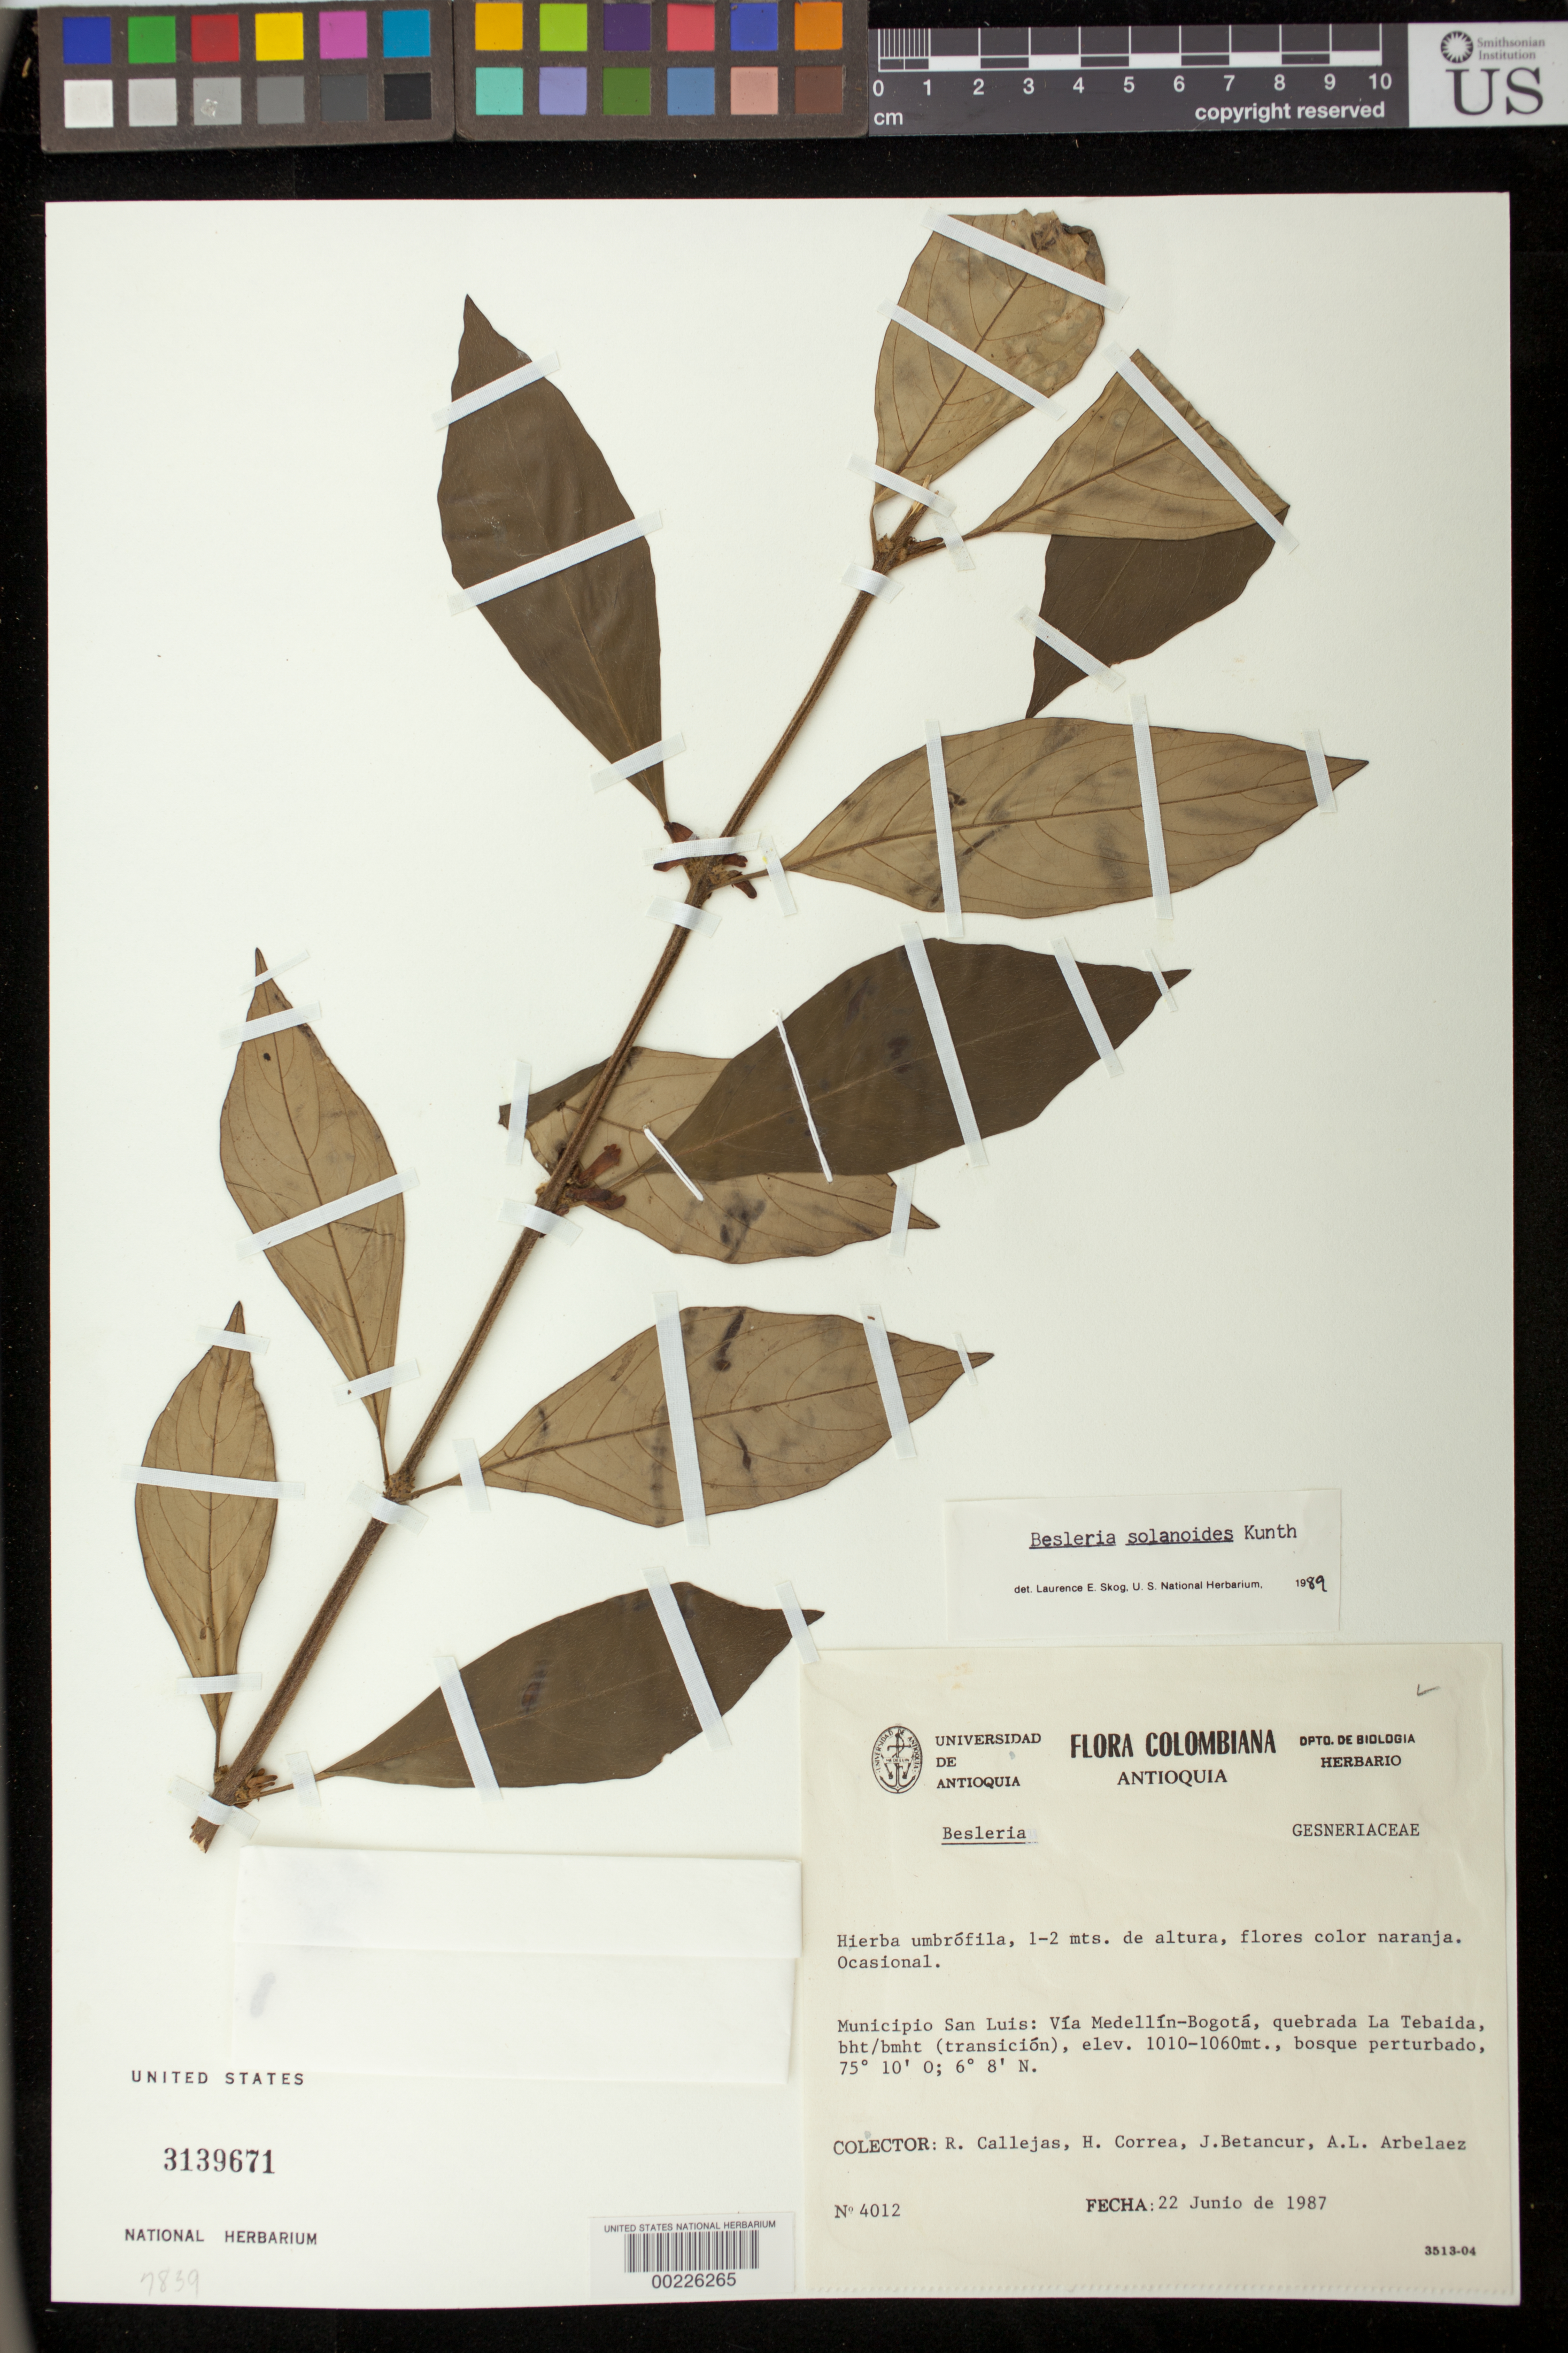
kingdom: Plantae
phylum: Tracheophyta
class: Magnoliopsida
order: Lamiales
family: Gesneriaceae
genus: Besleria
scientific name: Besleria solanoides var. solanoides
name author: Kunth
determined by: Skog, Laurence E.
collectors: R. Callejas, H. Correa, J. C. Betancur & A. L. Arbelaez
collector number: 4012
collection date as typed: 22 Jun 1987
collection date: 1987-06-22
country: Colombia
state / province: Antioquia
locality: Mpio. San Luis: Vía Medellín-Bogota, Quebrada La Tebaida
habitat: bht/bmht (transición); bosque perturbado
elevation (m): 1010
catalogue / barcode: US 3139671